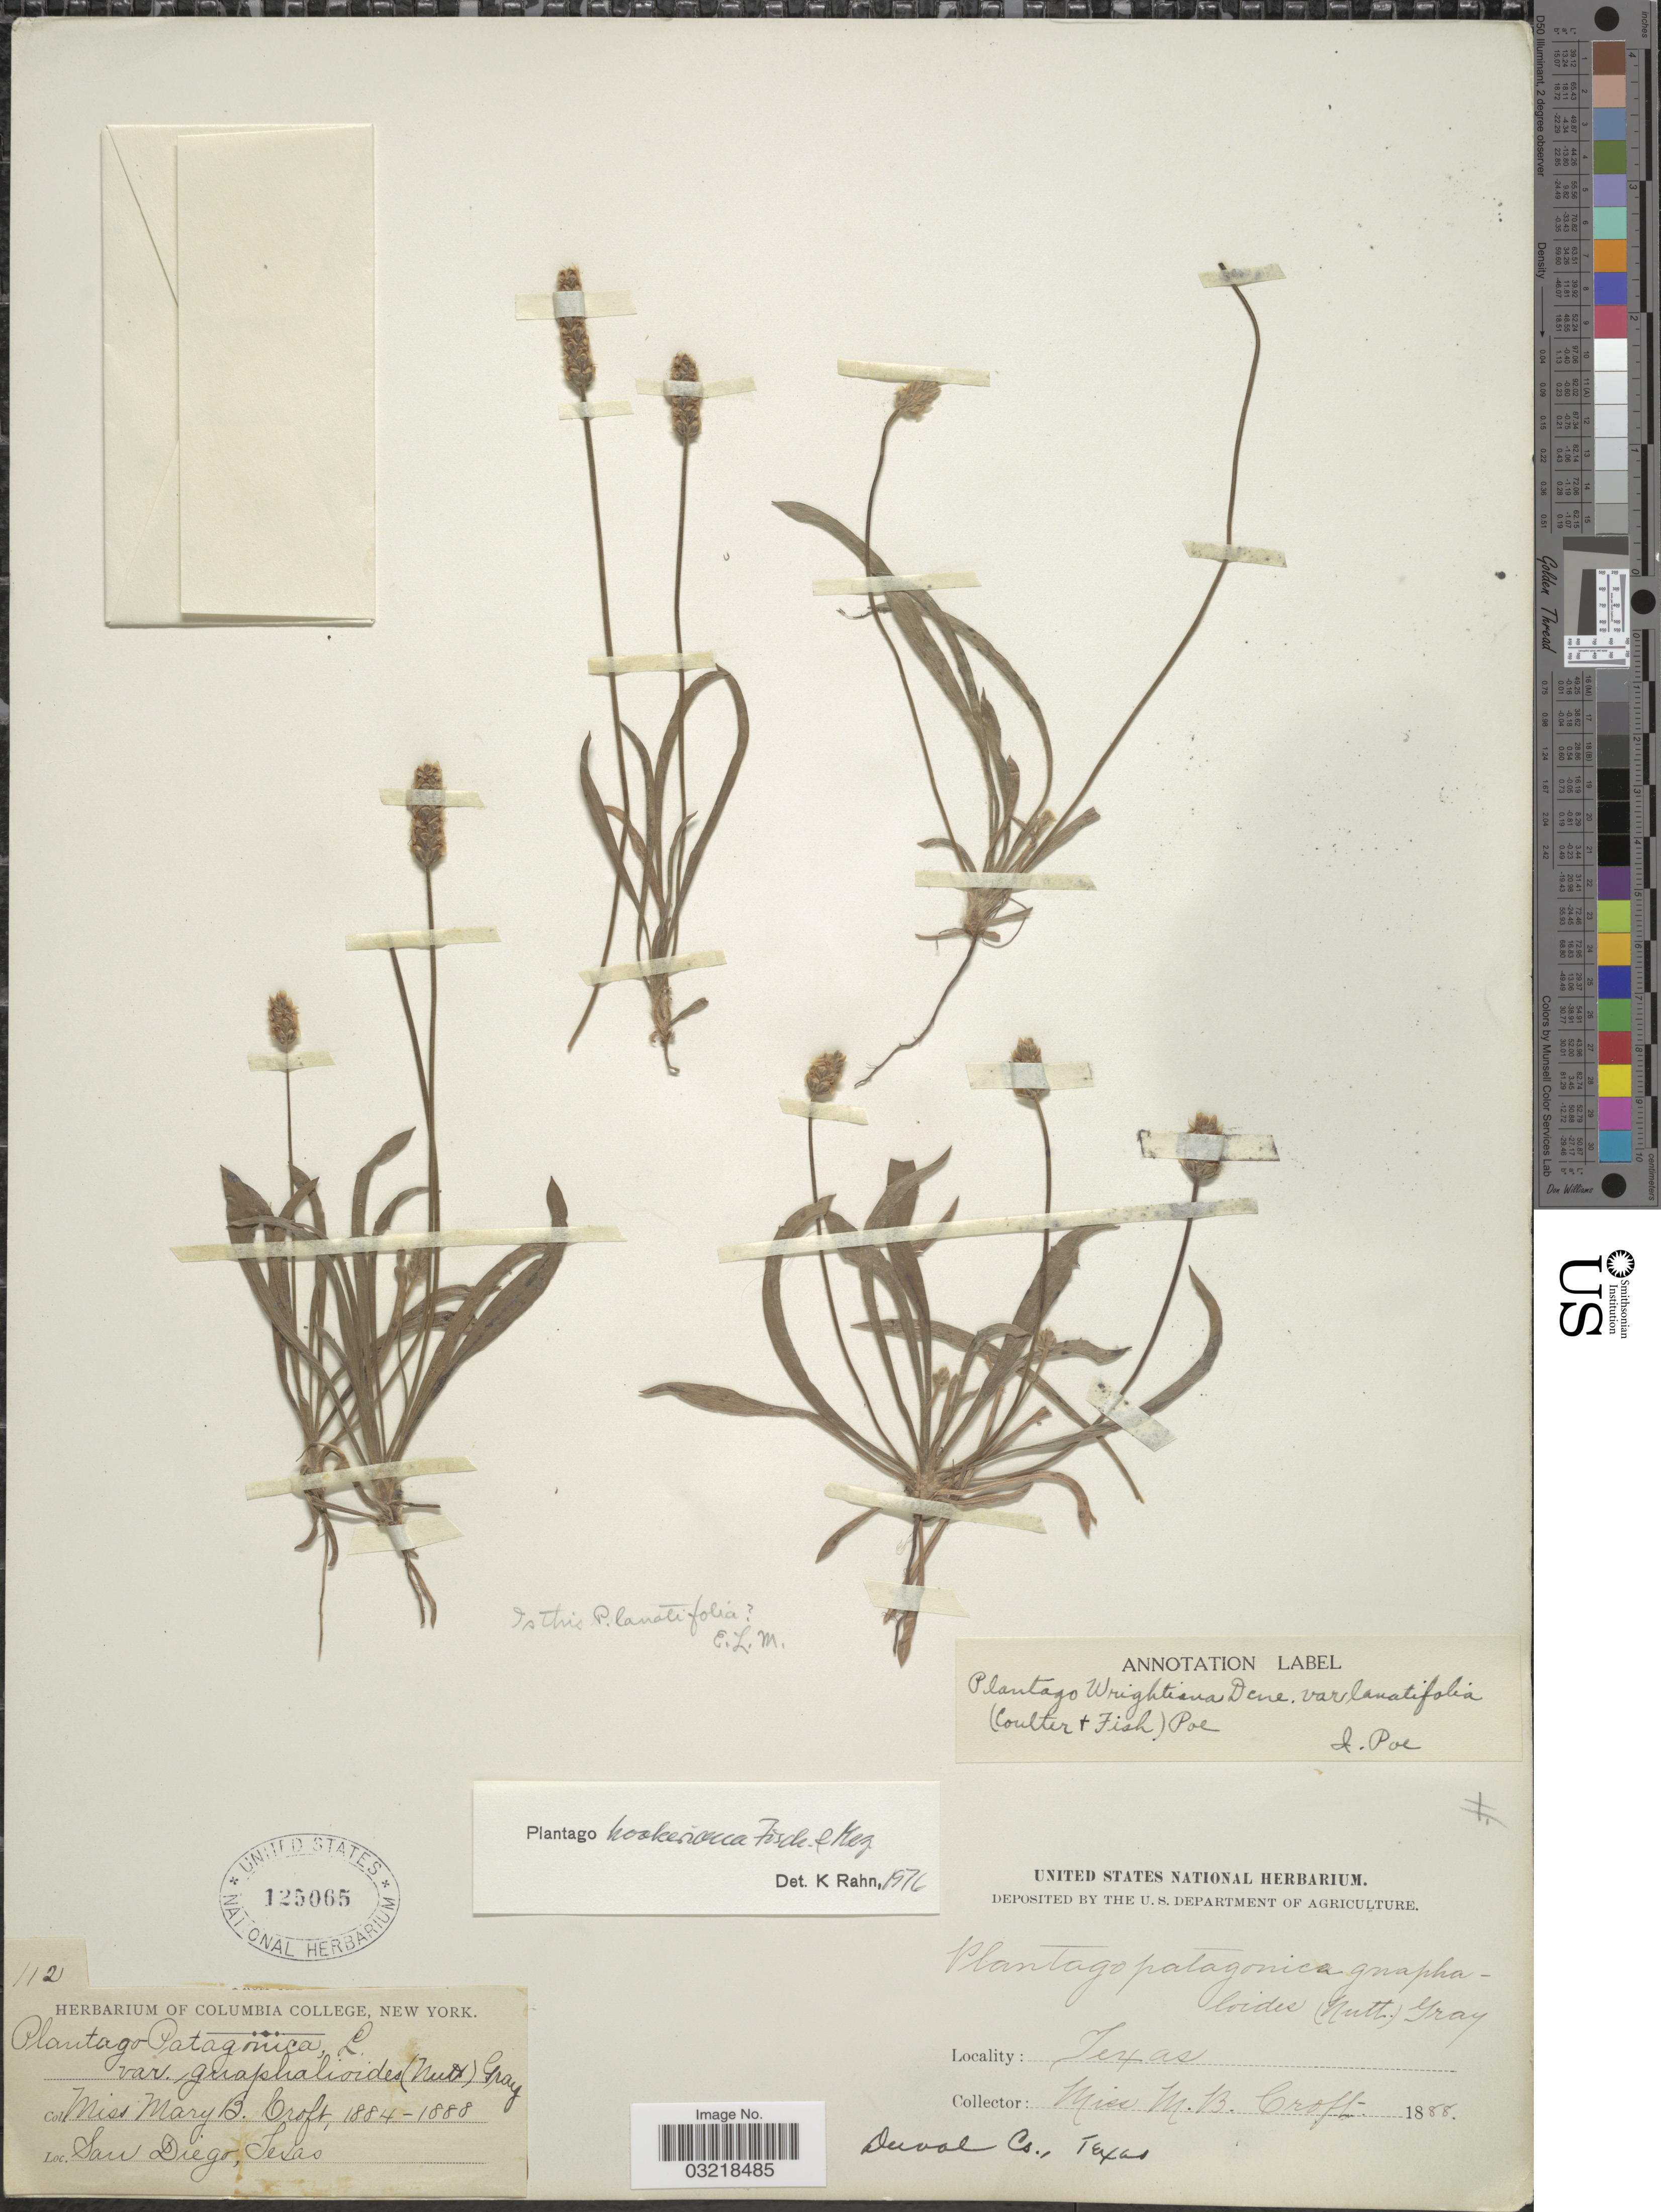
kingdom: Plantae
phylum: Tracheophyta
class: Magnoliopsida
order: Lamiales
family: Plantaginaceae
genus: Plantago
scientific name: Plantago hookeriana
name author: Fisch. & C.A. Mey.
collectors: M. Croft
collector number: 112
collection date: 1888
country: United States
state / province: Texas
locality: San Diego. Duval Co.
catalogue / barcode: US 125065